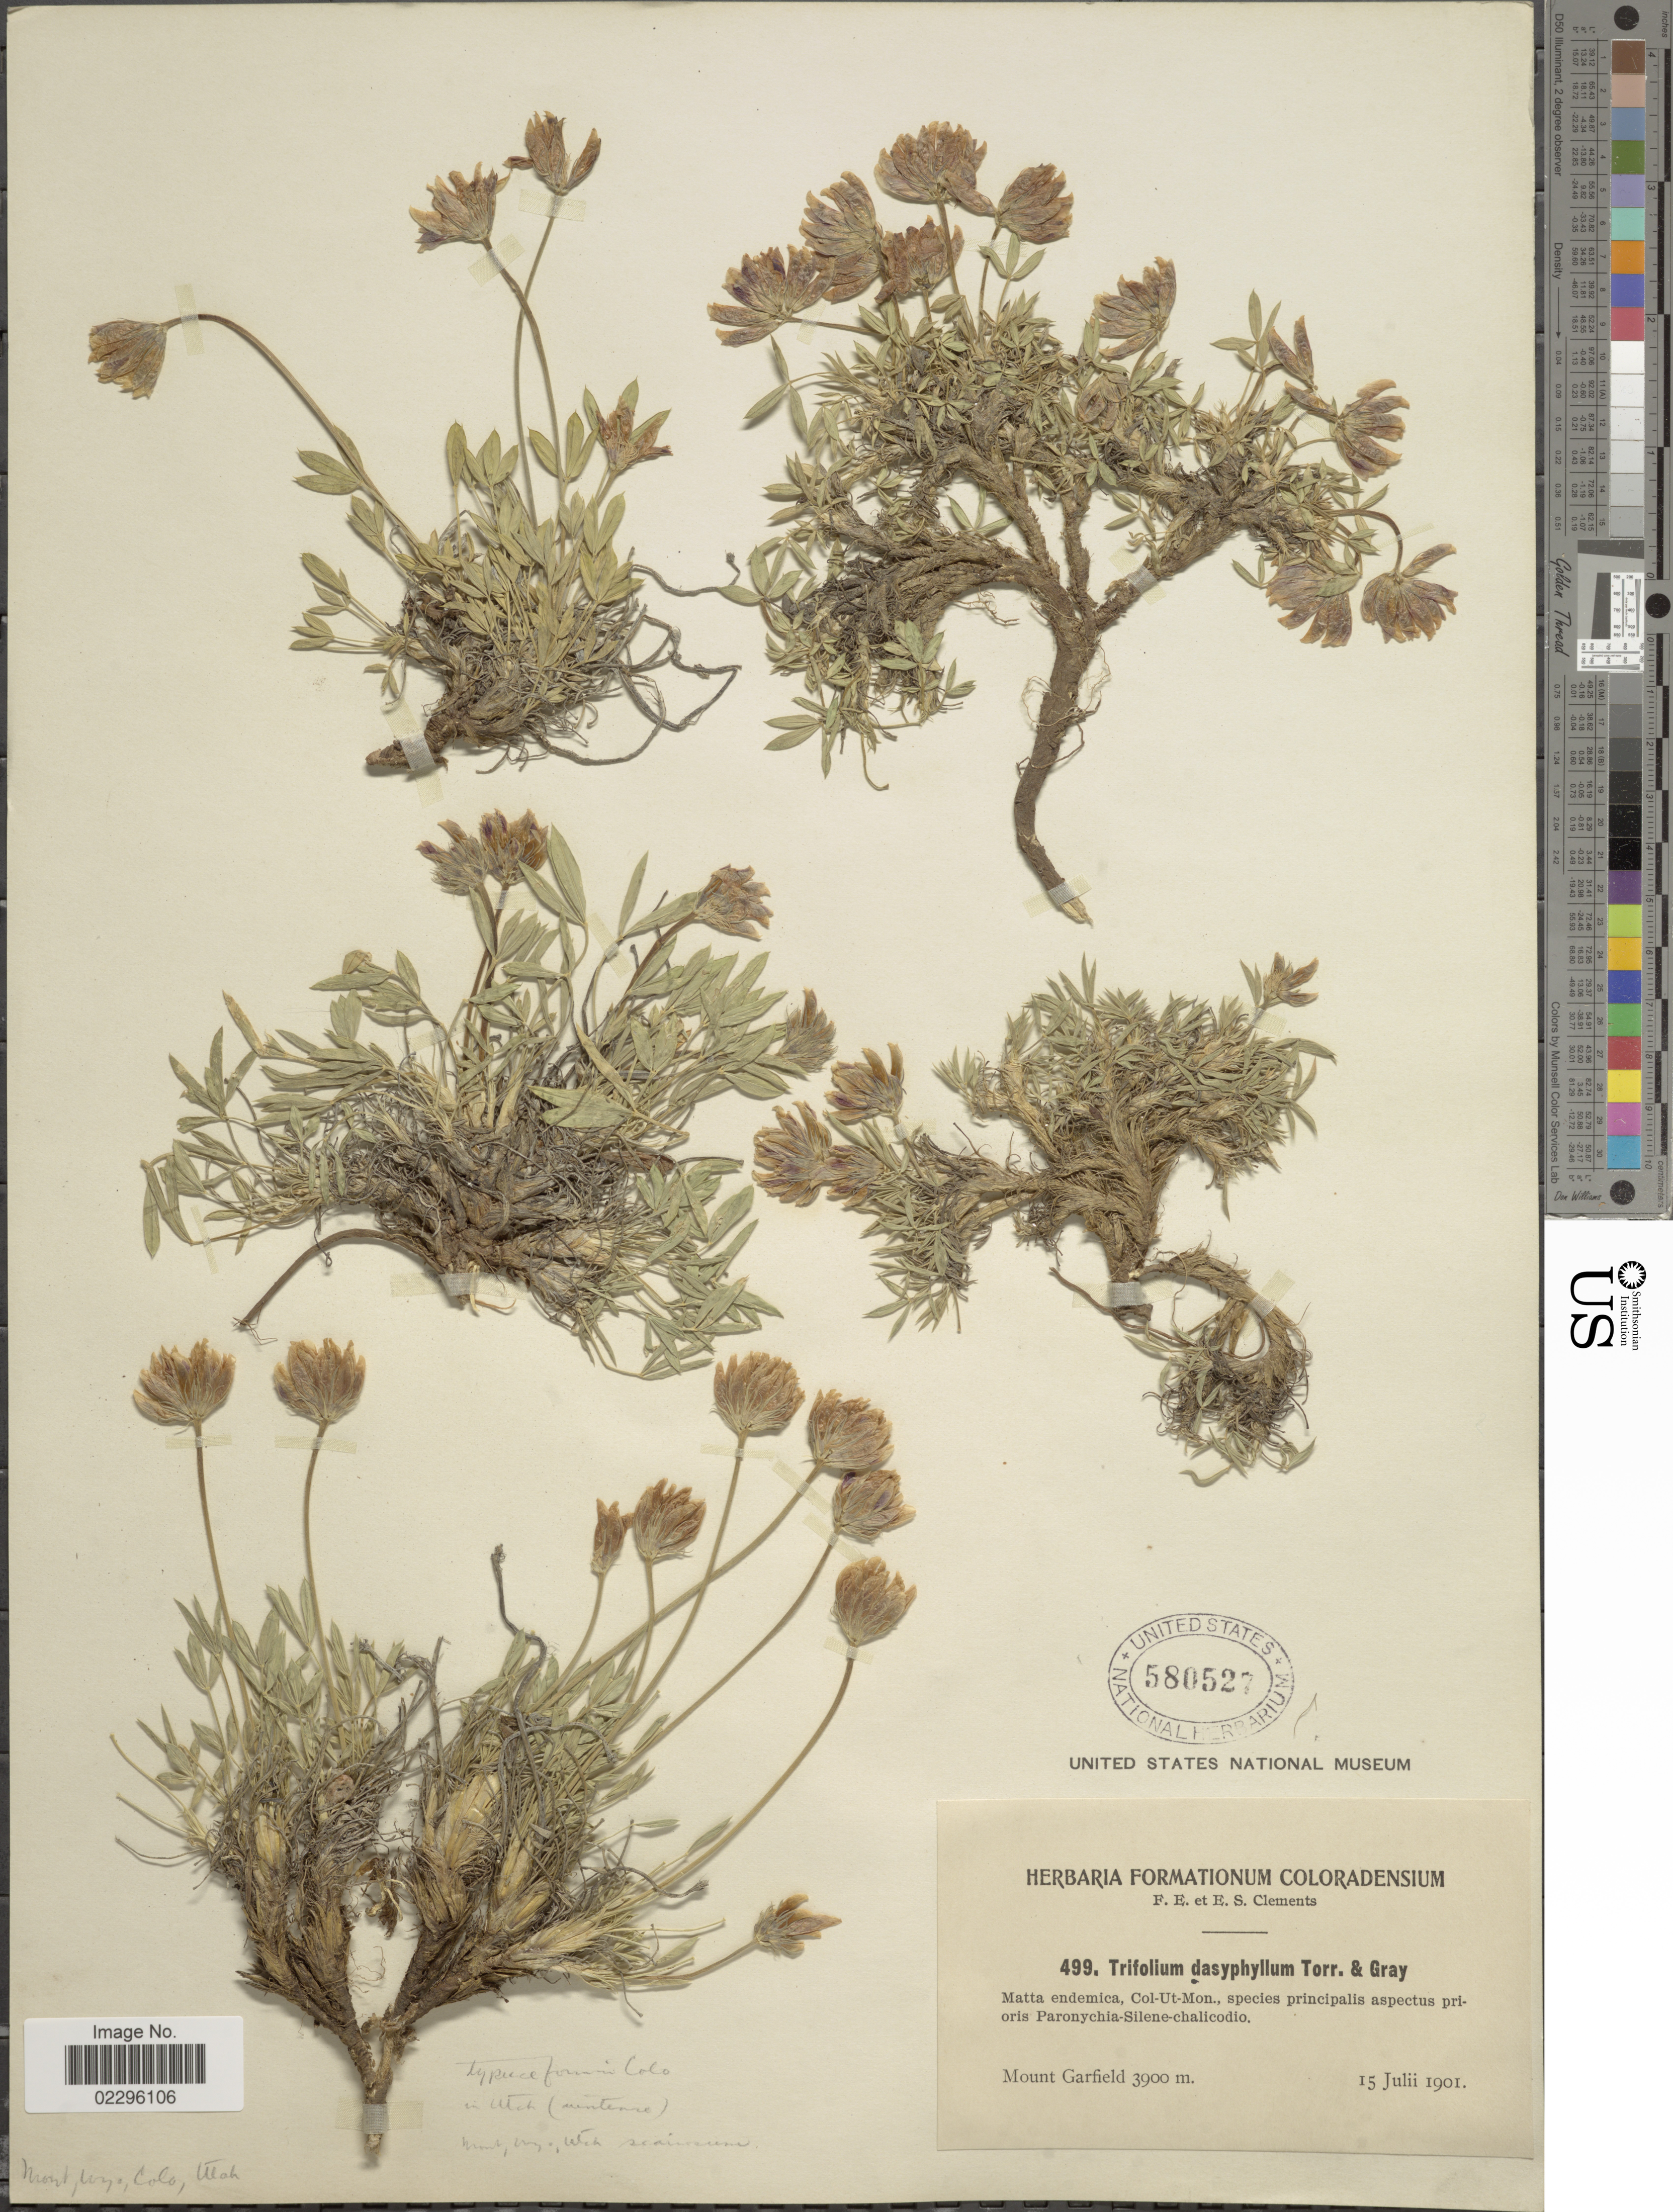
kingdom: Plantae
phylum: Tracheophyta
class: Magnoliopsida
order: Fabales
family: Fabaceae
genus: Trifolium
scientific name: Trifolium dasyphyllum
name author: Torr. & A. Gray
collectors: F. E. Clements & E. S. Clements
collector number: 499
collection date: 1901-07-15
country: United States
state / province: New Hampshire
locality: Mount Garfield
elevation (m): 3900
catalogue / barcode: US 580527